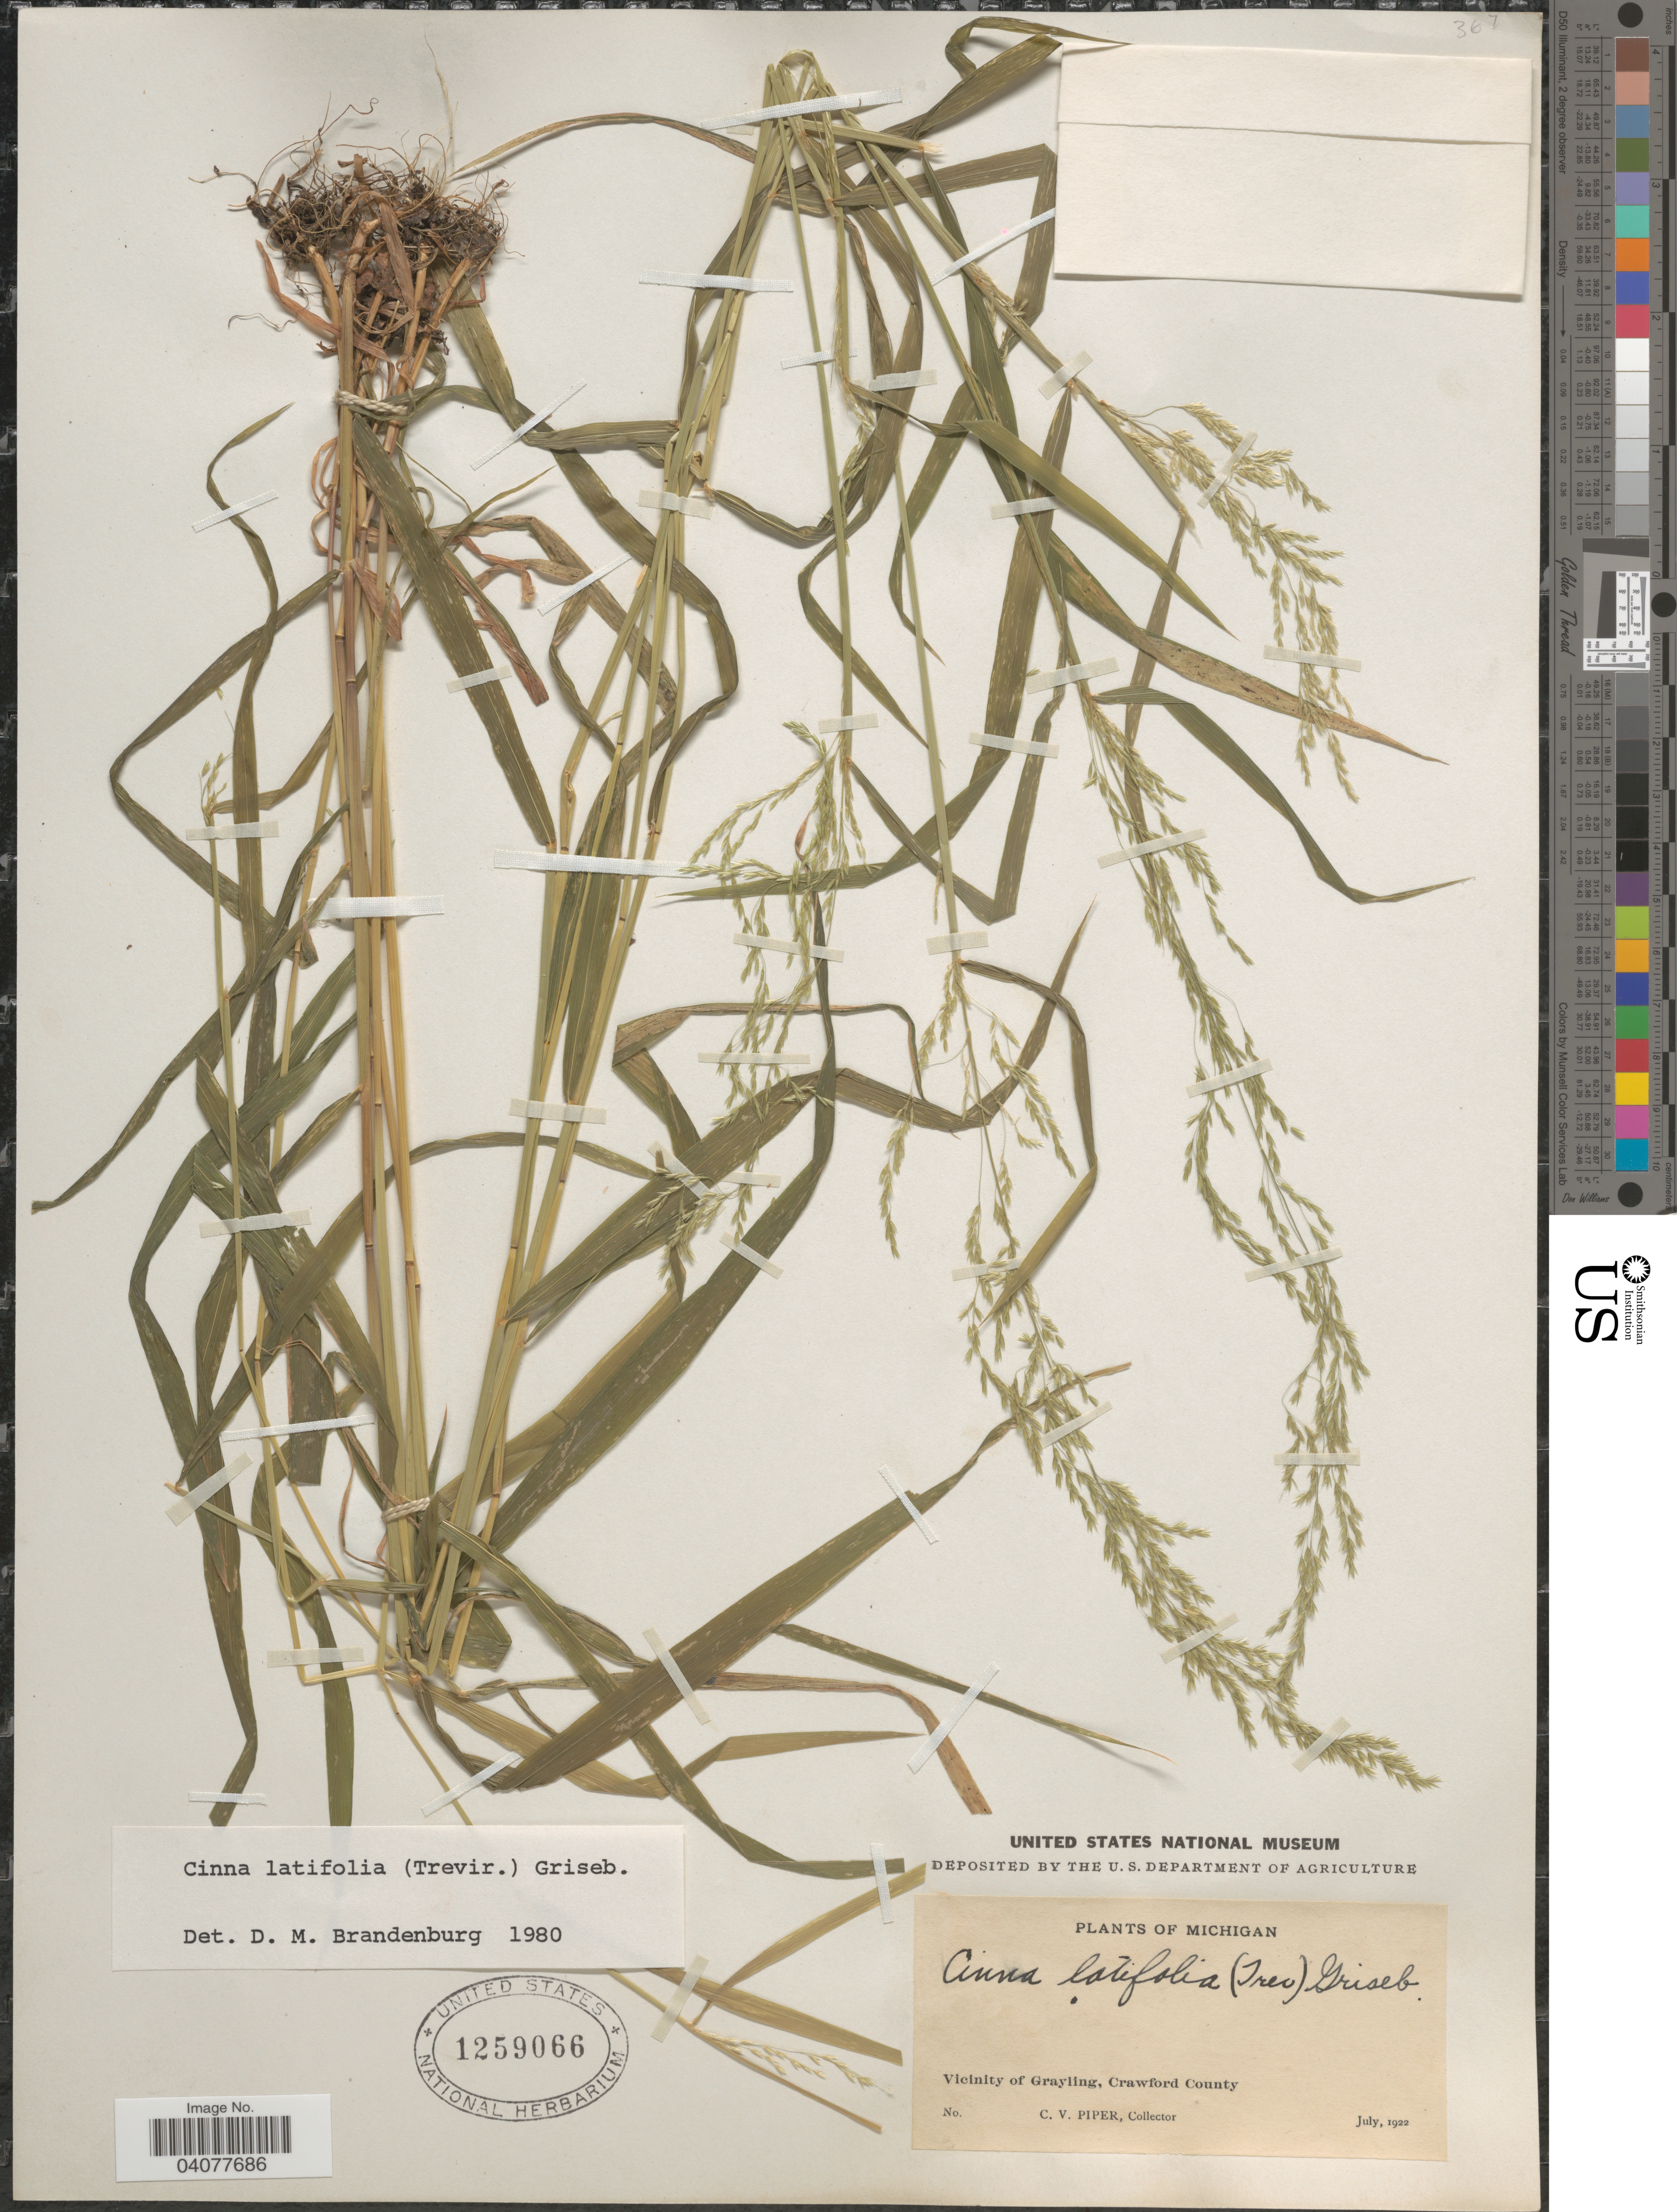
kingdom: Plantae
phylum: Tracheophyta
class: Liliopsida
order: Poales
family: Poaceae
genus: Cinna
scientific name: Cinna latifolia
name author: (Trevir. ex Goeppert) Griseb.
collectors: C. V. Piper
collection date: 1922-07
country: United States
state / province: Michigan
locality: Vicinity of Grayling, Crawford County.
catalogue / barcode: US 1259066